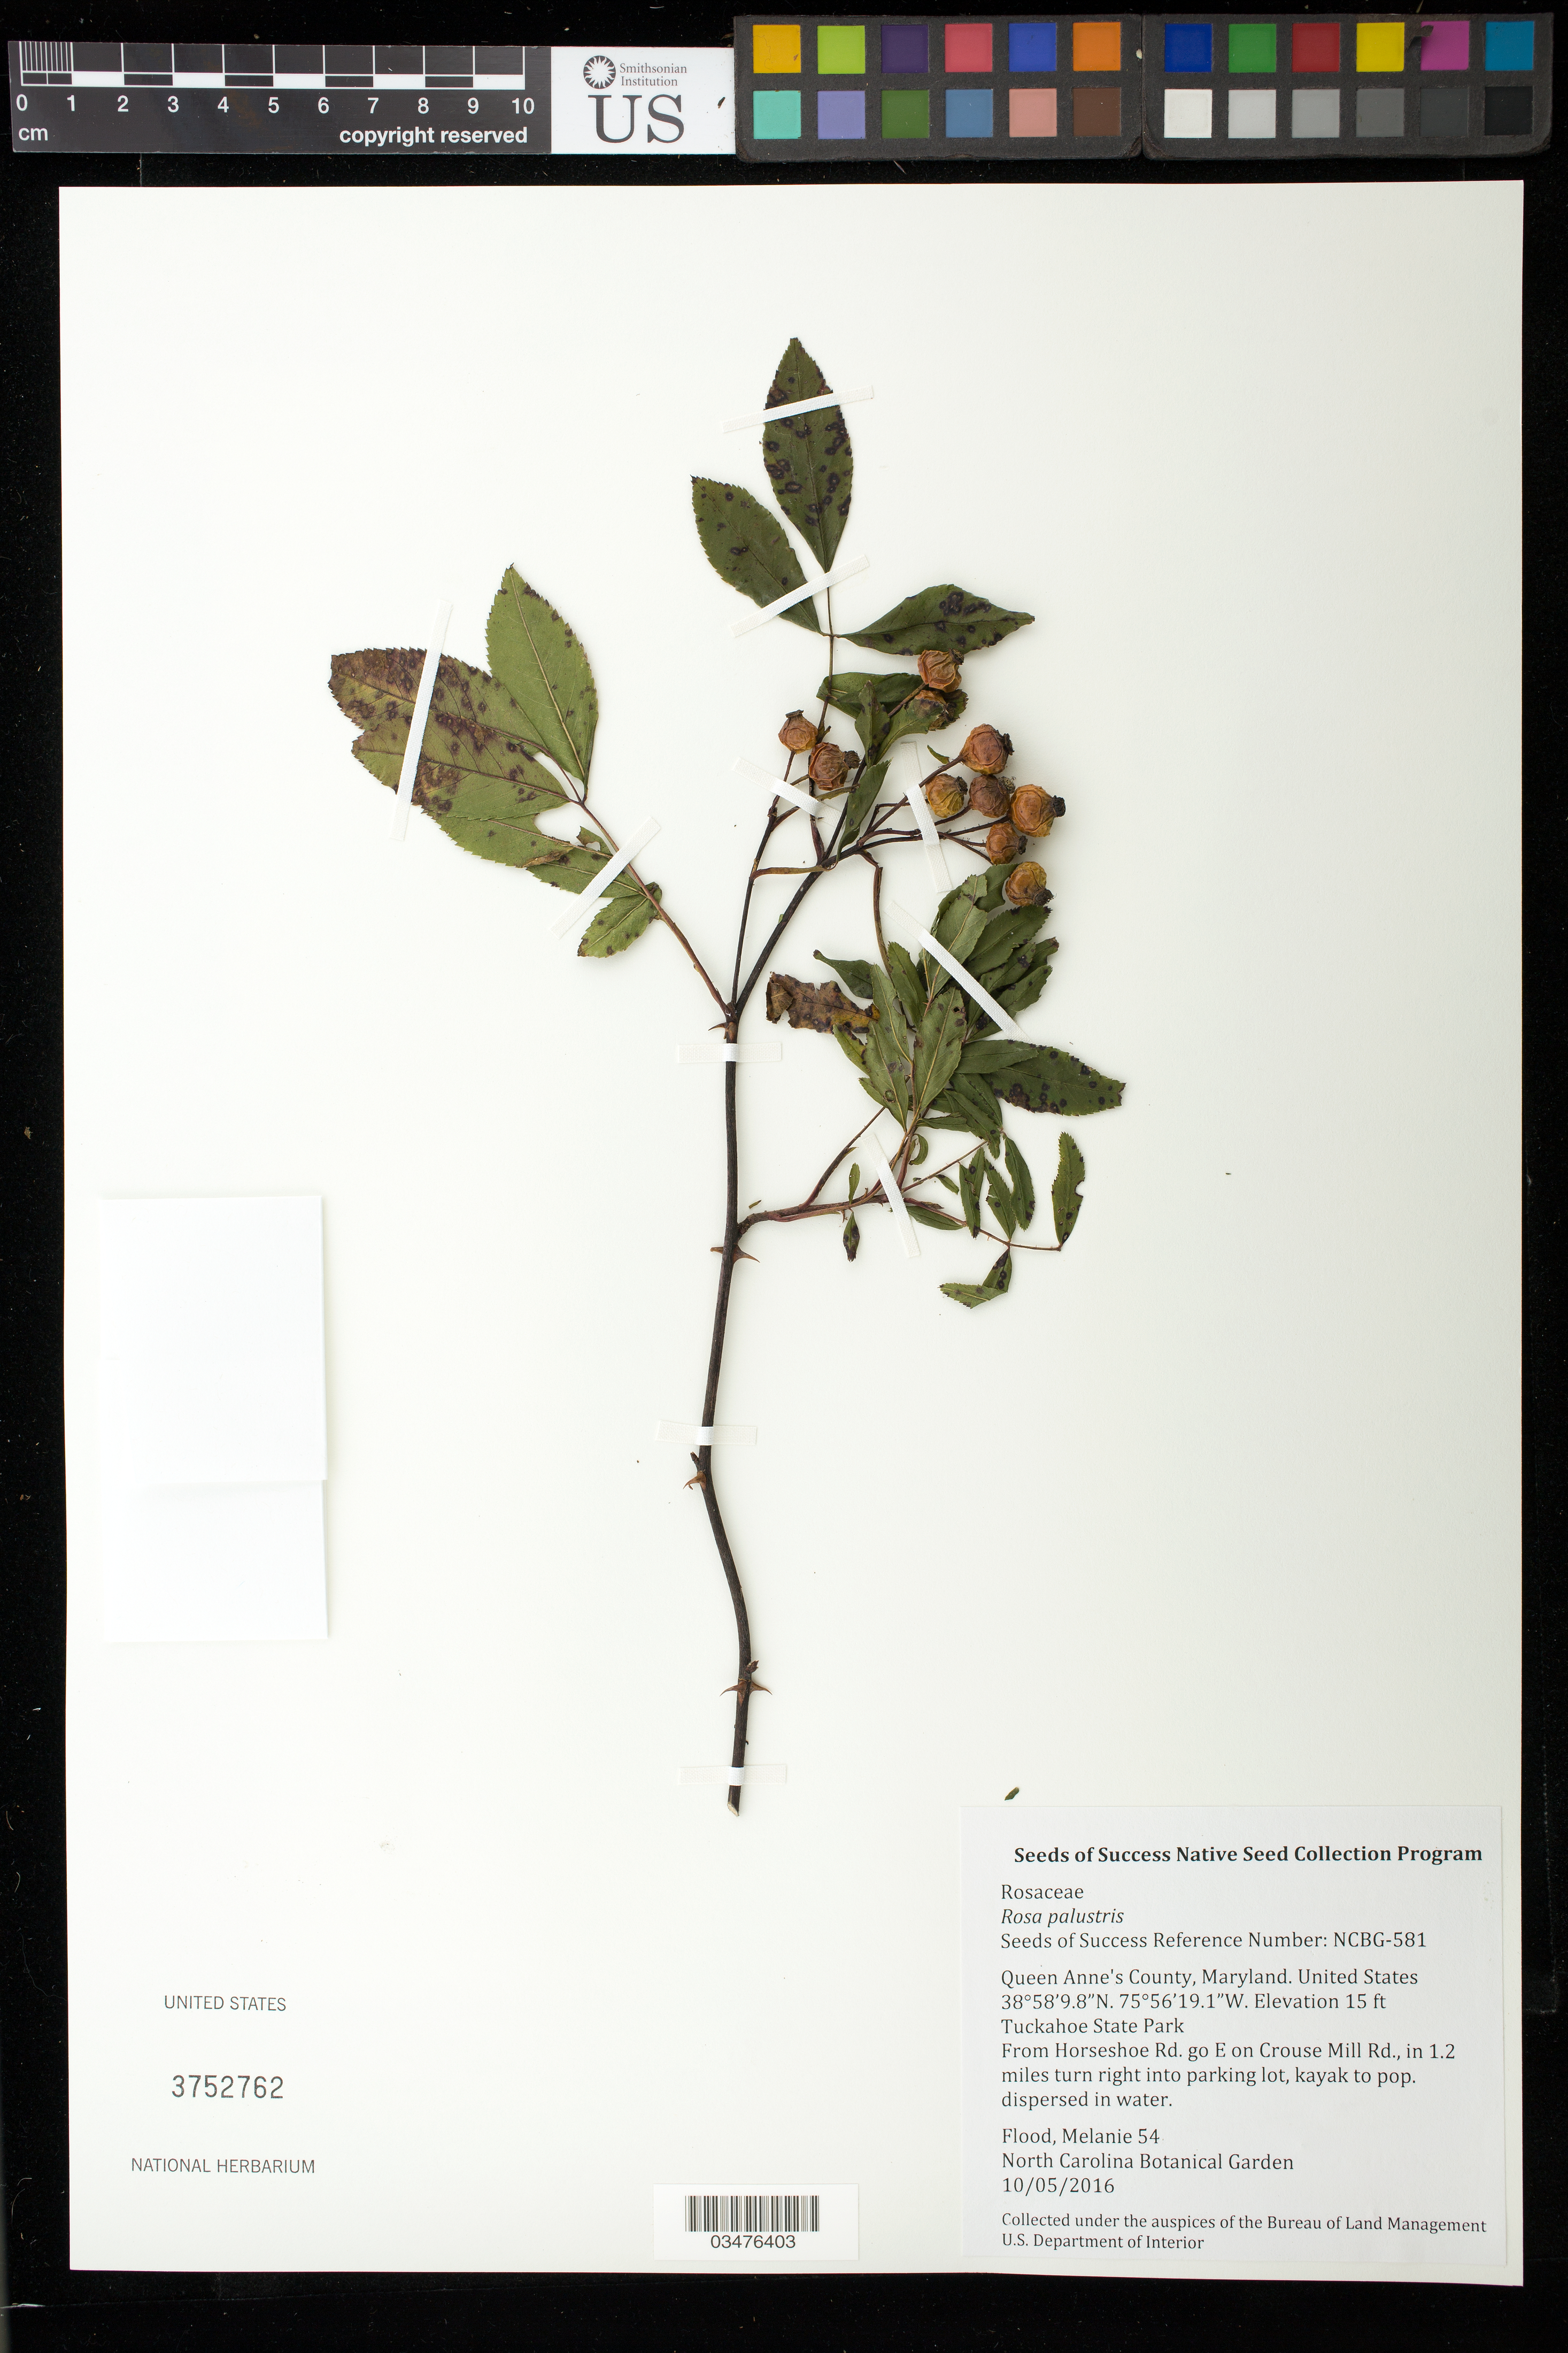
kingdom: Plantae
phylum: Tracheophyta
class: Magnoliopsida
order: Rosales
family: Rosaceae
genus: Rosa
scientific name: Rosa palustris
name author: Marshall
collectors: M. Flood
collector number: NCBG-581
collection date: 2016-10-05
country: United States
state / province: Maryland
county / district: Queen Anne's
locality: Tuckhoe State Park, Recreation Lake One. E on Crouse Mill Rd.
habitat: Shrubswamp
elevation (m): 5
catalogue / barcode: US 3752762